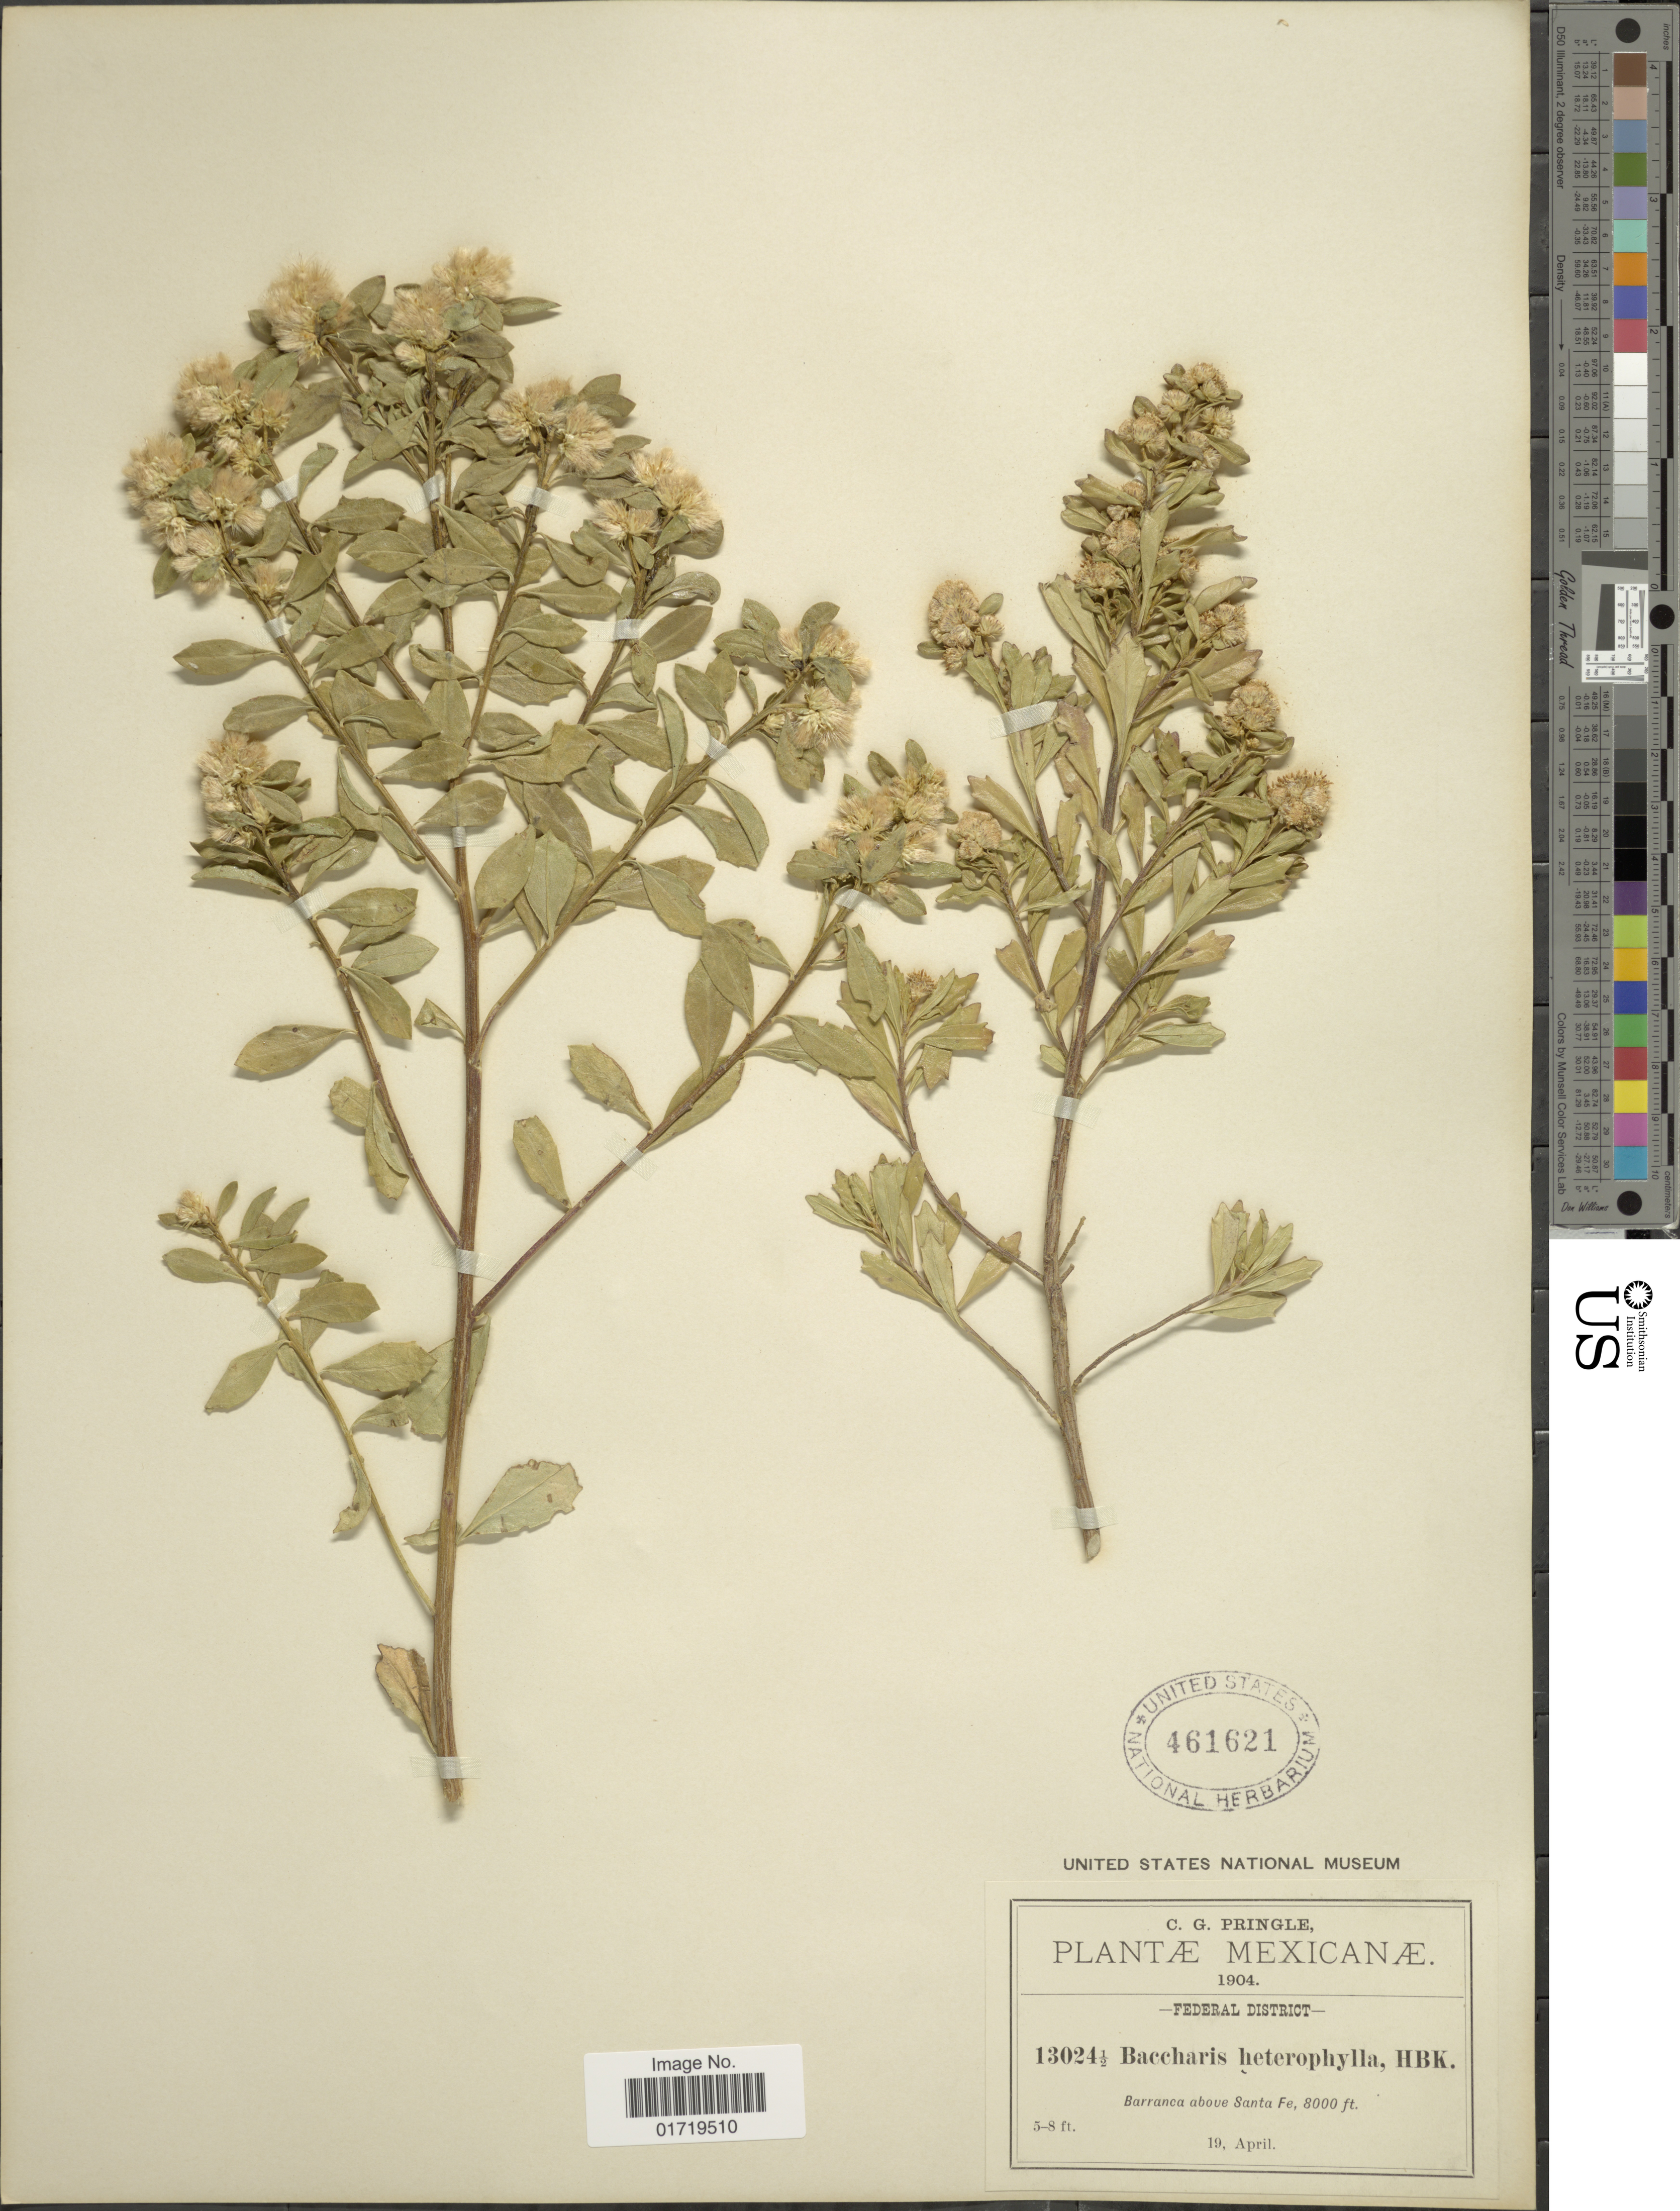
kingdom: Plantae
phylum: Tracheophyta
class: Magnoliopsida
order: Asterales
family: Asteraceae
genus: Baccharis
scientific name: Baccharis heterophylla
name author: Kunth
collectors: C. G. Pringle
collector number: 13024½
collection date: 1904-04-19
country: Mexico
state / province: Distrito Federal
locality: Federal District, Barranca above Santa Fe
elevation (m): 2438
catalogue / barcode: US 461621